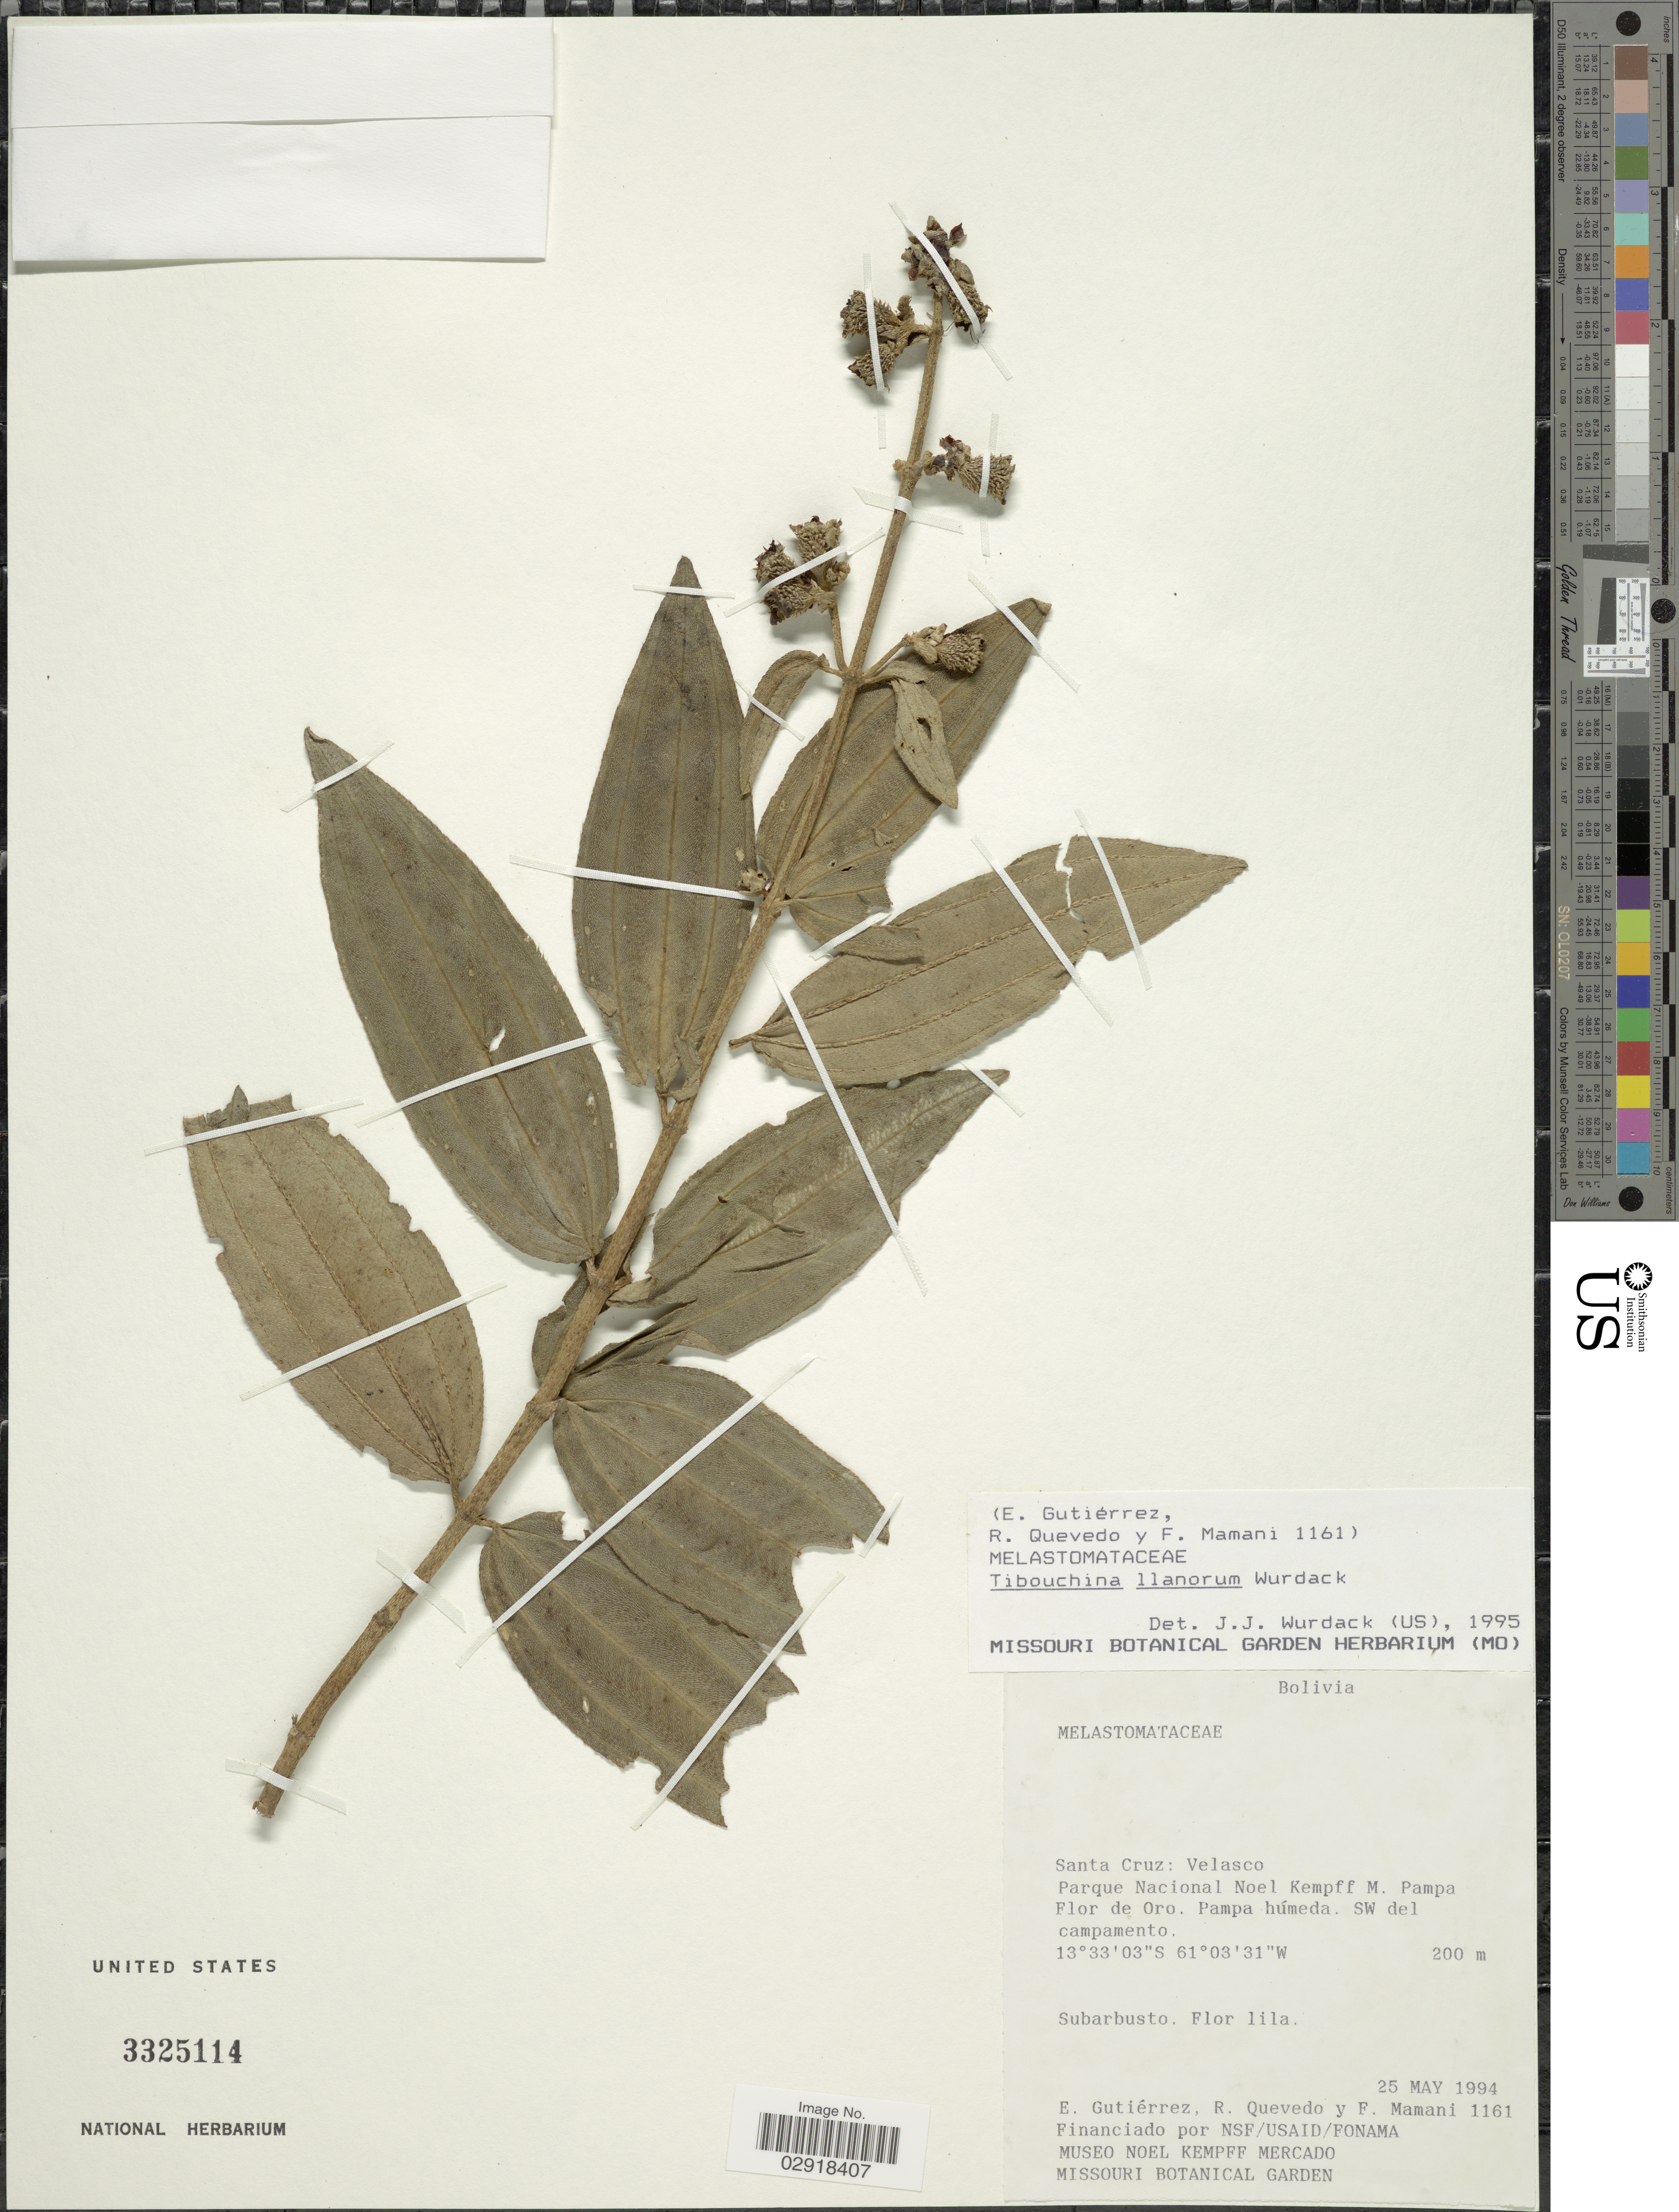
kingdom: Plantae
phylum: Tracheophyta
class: Magnoliopsida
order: Myrtales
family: Melastomataceae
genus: Tibouchina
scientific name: Tibouchina llanorum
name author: Wurdack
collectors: E. Gutiérrez, R. Quevedo & F. Mamani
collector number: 1161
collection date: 1994-05-25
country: Bolivia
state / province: Santa Cruz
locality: Velasco, Parque Nacional Noel Kempff M. Pampa, Flor de Oro, Pampa húmeda, SW del campamento.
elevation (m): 200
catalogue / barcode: US 3325114